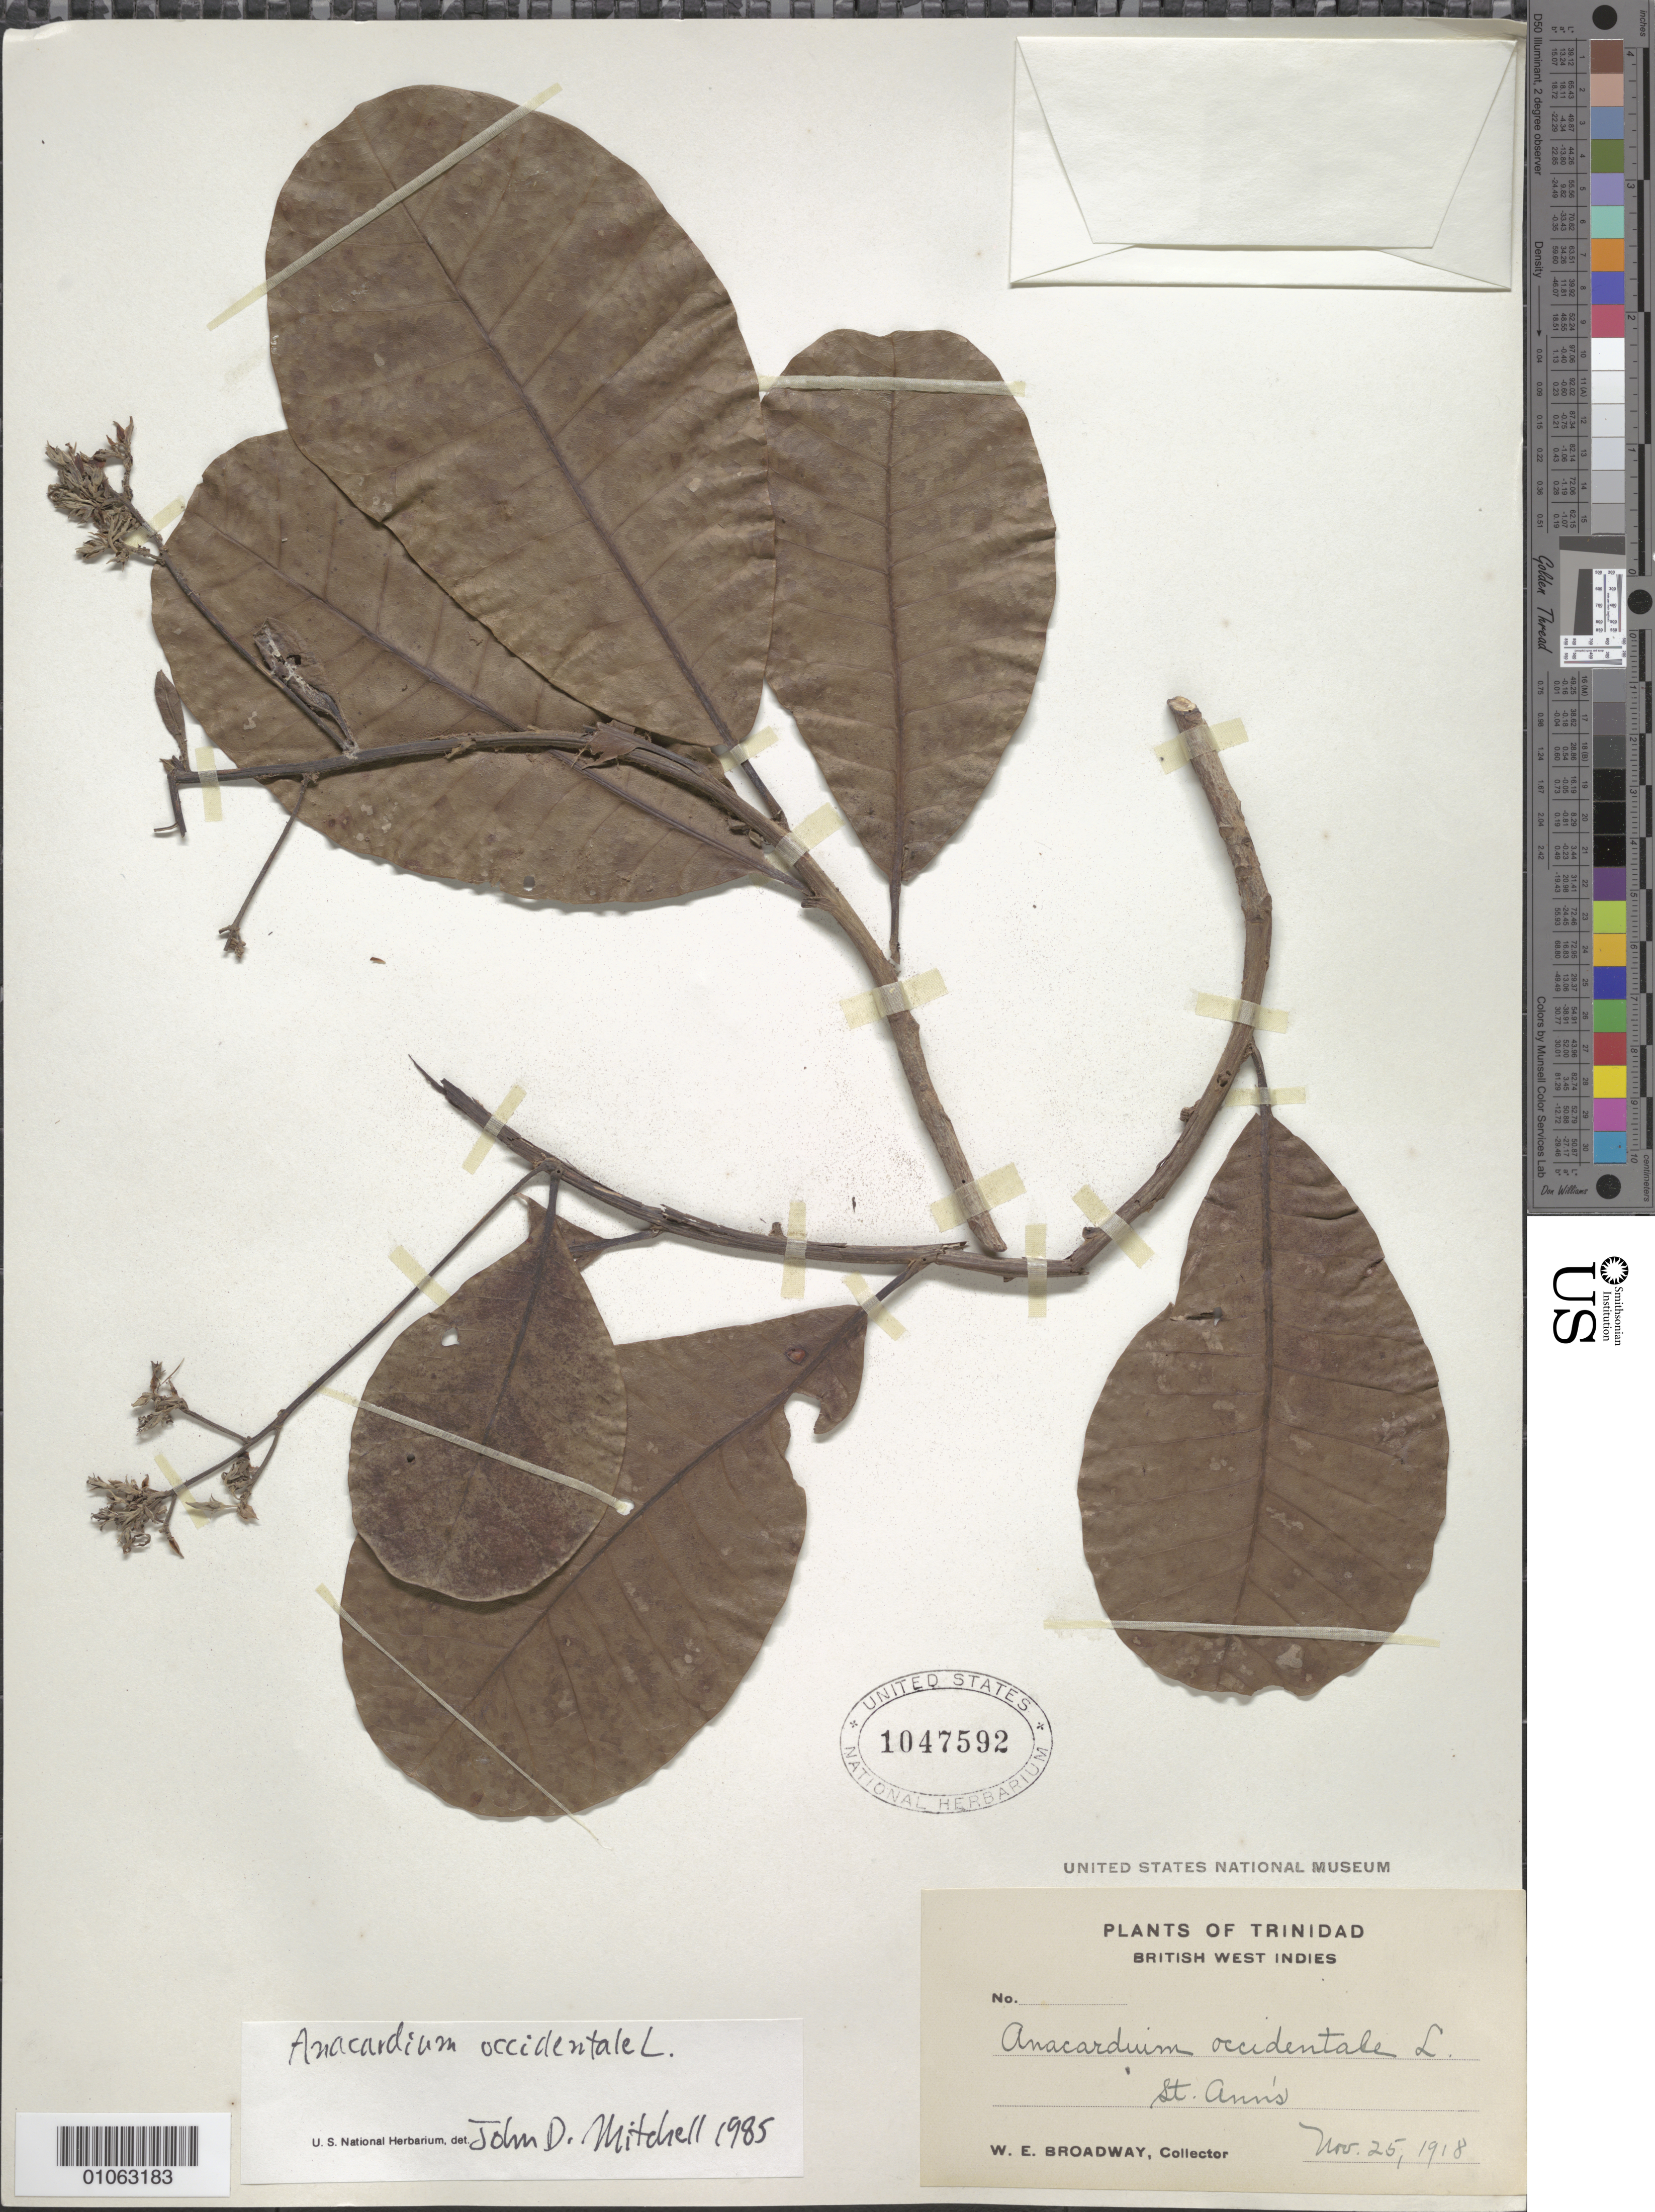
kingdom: Plantae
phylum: Tracheophyta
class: Magnoliopsida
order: Sapindales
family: Anacardiaceae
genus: Anacardium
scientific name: Anacardium occidentale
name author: L.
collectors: W. E. Broadway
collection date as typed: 25 Nov 1918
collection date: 1918-11-25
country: Trinidad and Tobago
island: Trinidad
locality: St. Ann's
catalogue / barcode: US 1047592